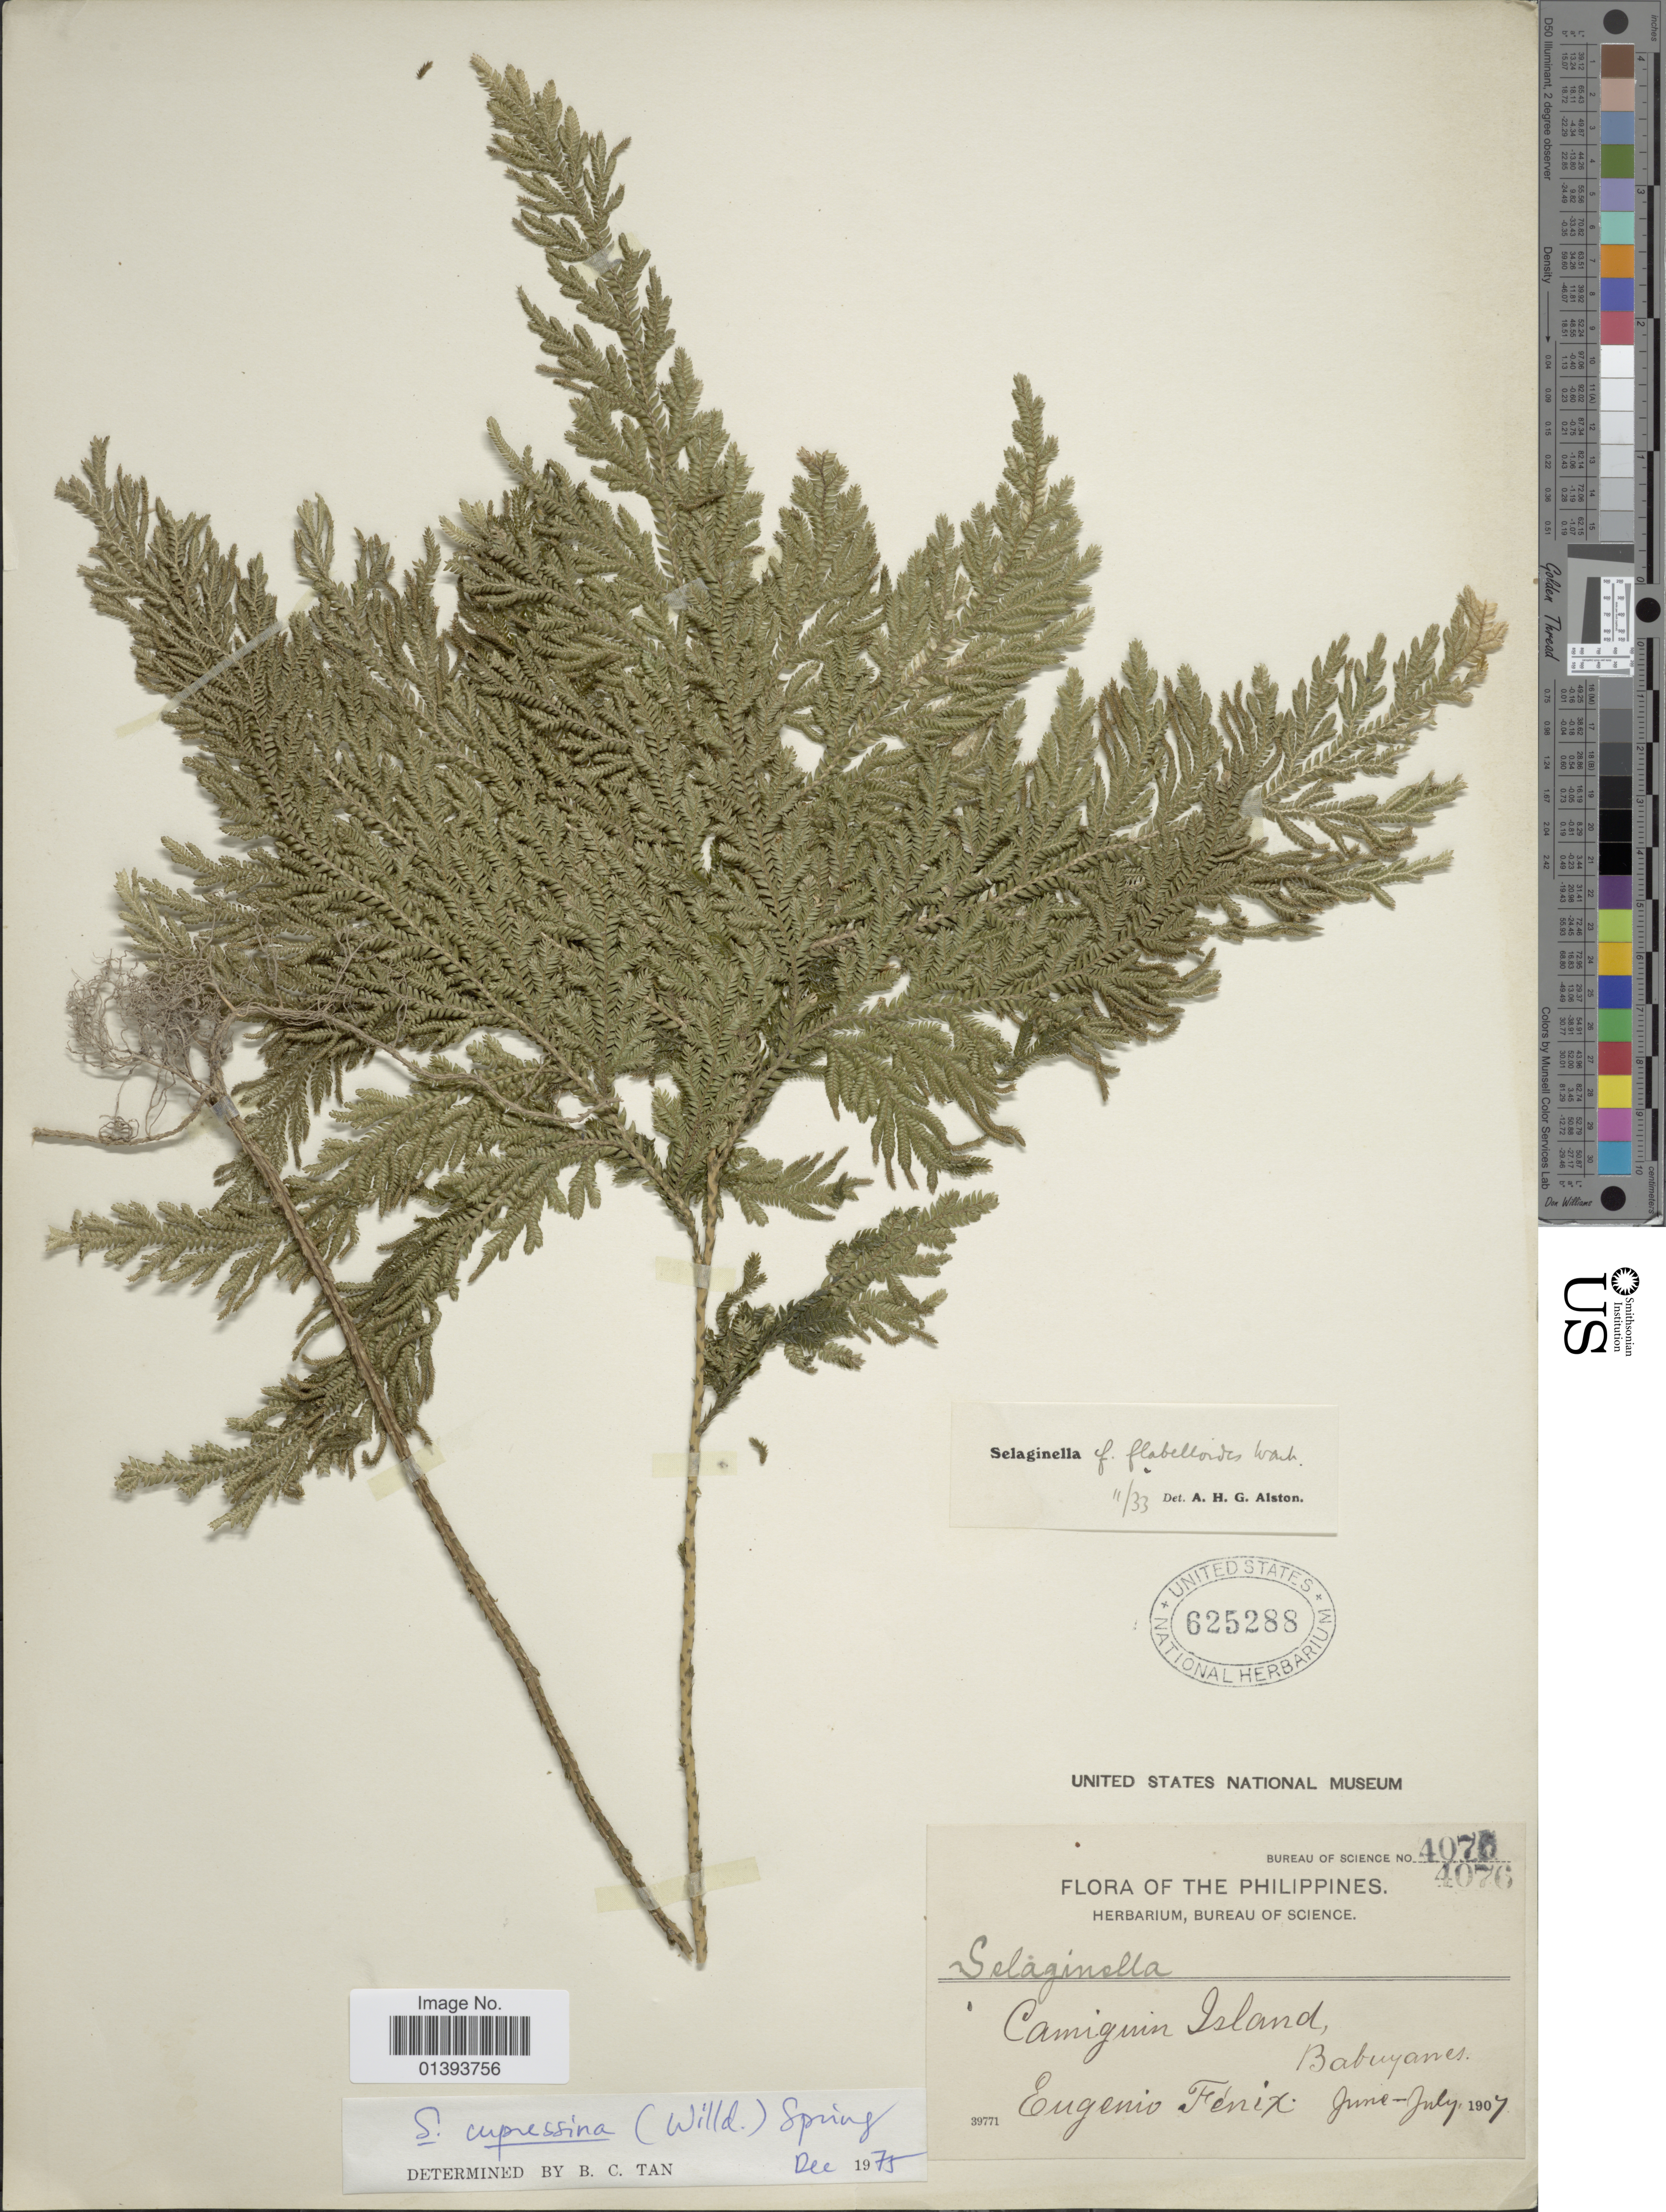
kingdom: Plantae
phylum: Tracheophyta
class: Lycopodiopsida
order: Selaginellales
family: Selaginellaceae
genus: Selaginella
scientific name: Selaginella cupressina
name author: (Willd.) Spring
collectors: E. Fénix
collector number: Bureau of Science 4076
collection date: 1907-06/1907-07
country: Philippines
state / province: Northern Mindanao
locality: Camiguin Island, Babuyanes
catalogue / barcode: US 625288